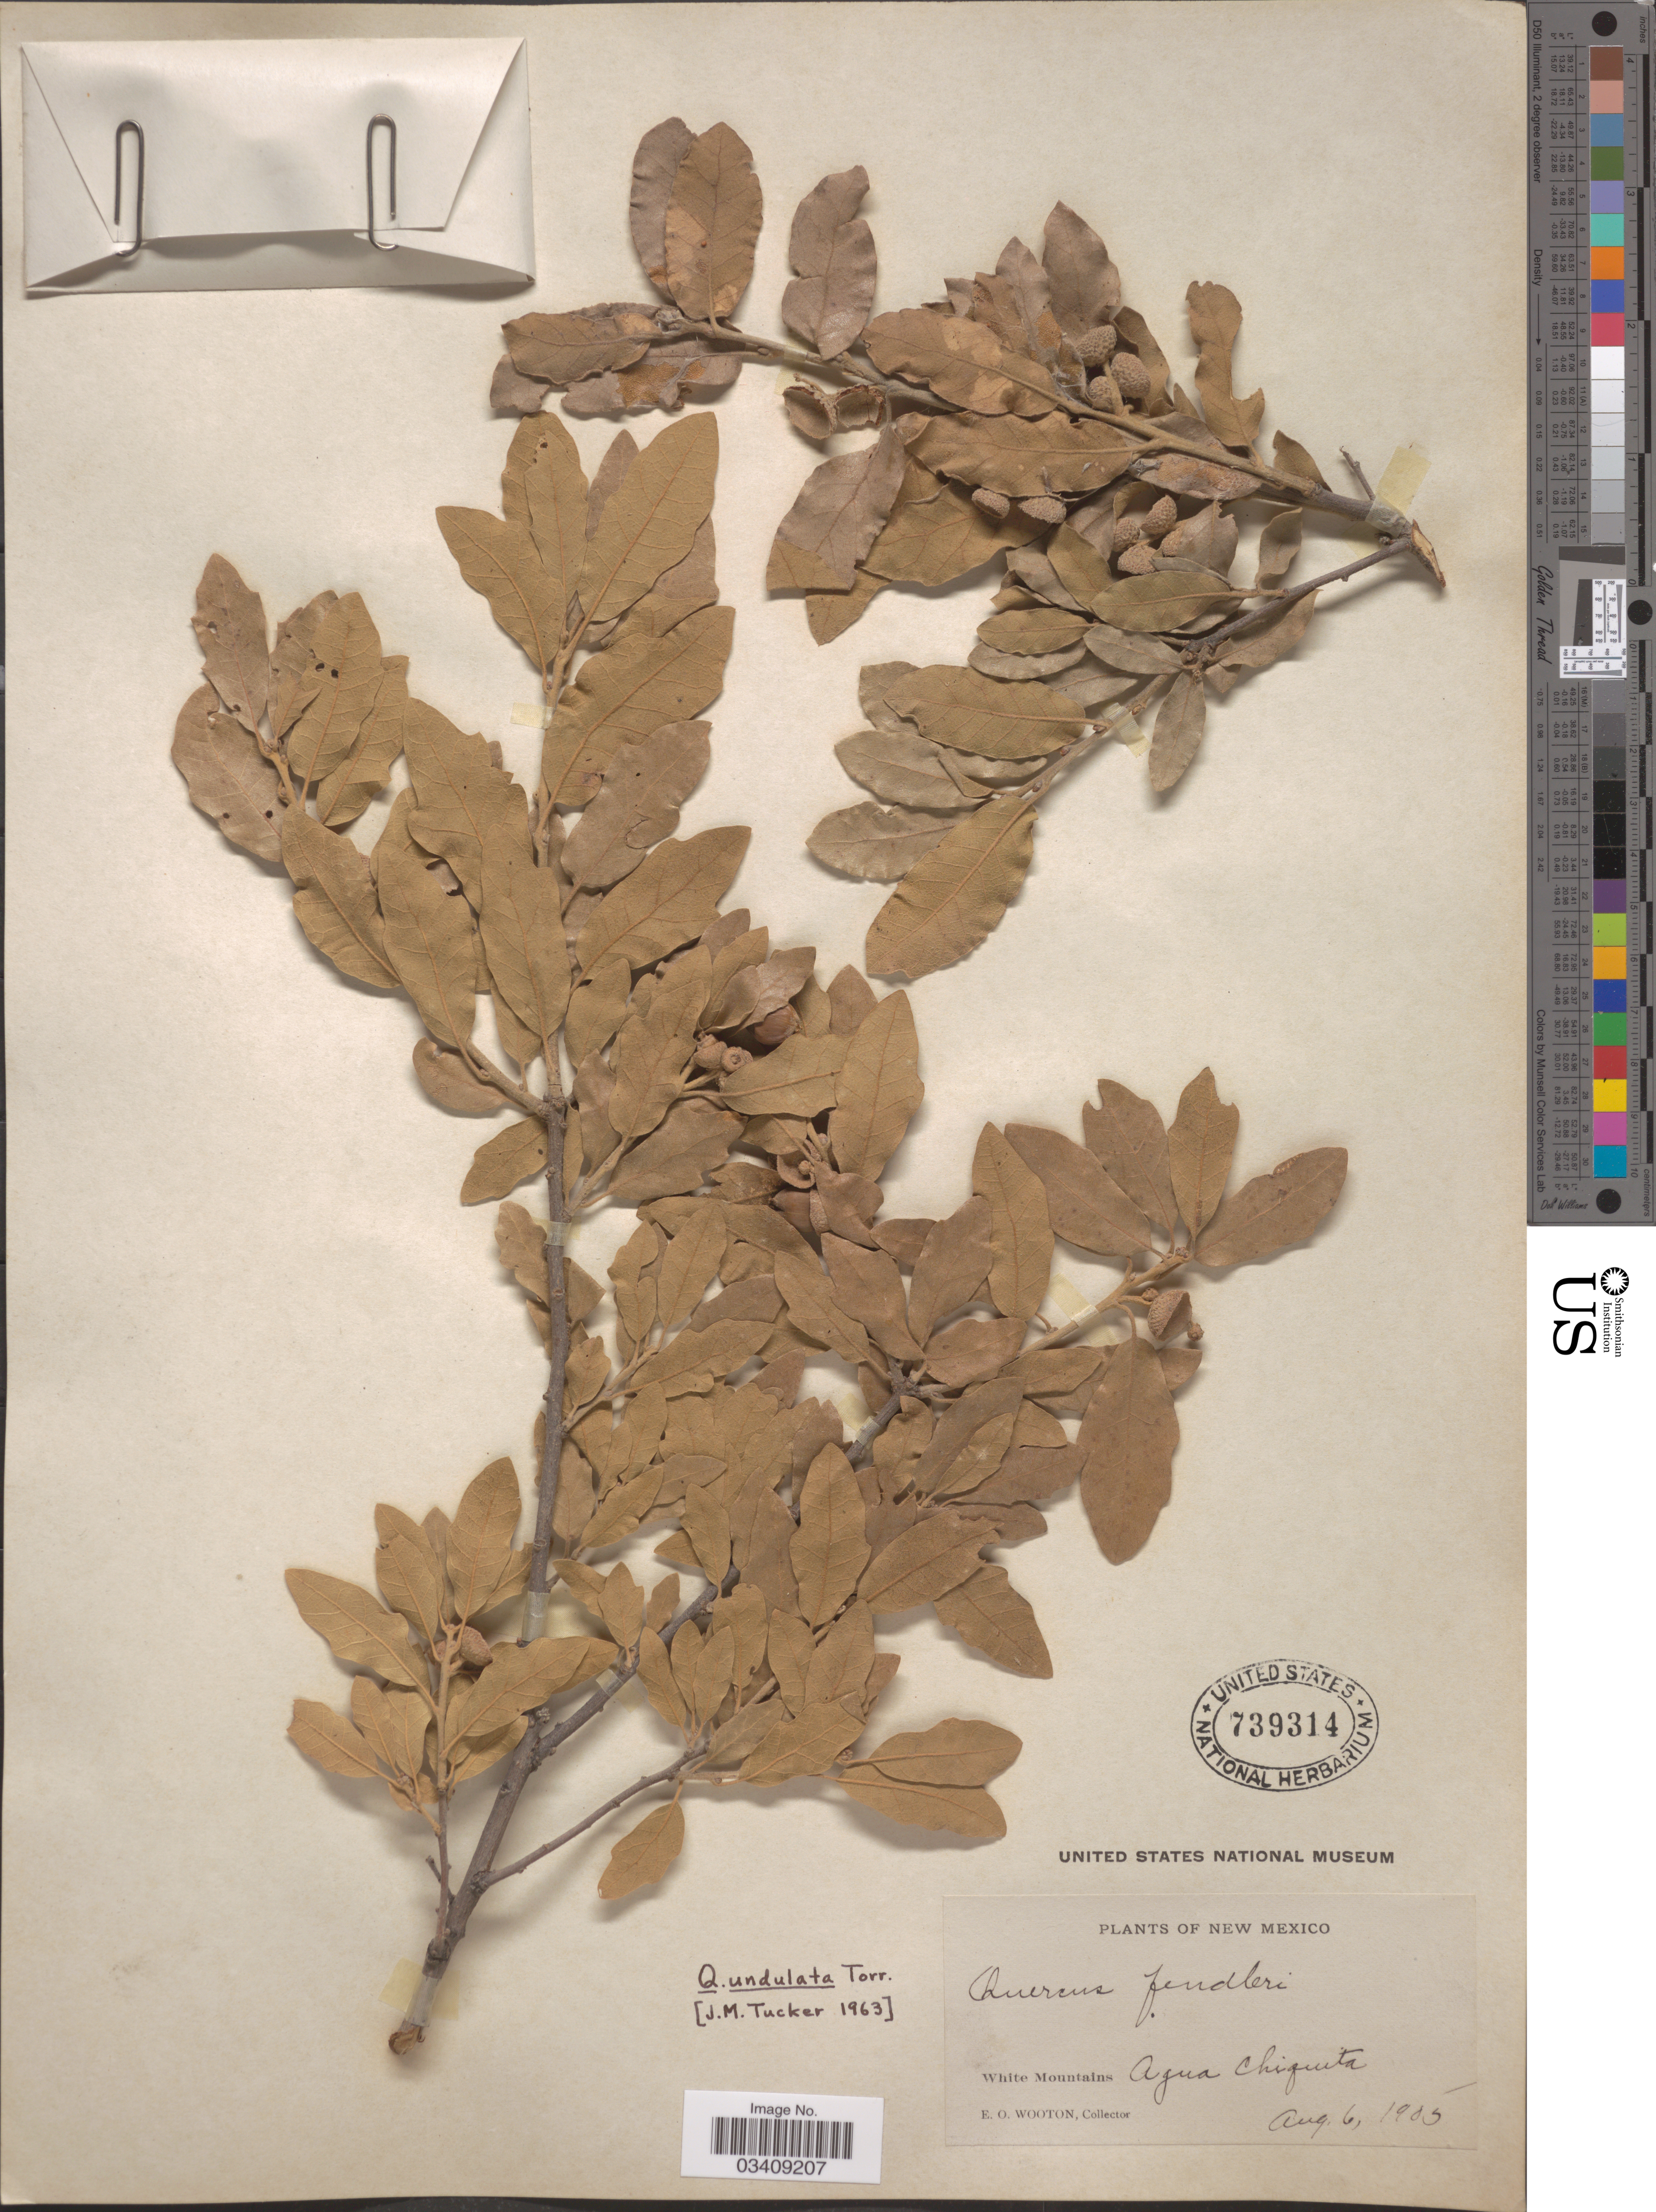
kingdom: Plantae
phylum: Tracheophyta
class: Magnoliopsida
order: Fagales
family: Fagaceae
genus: Quercus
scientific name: Quercus undulata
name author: Torr.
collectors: E. O. Wooton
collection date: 1905-08-06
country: United States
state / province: New Mexico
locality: White Mountains. Agua Chiquita.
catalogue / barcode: US 739314